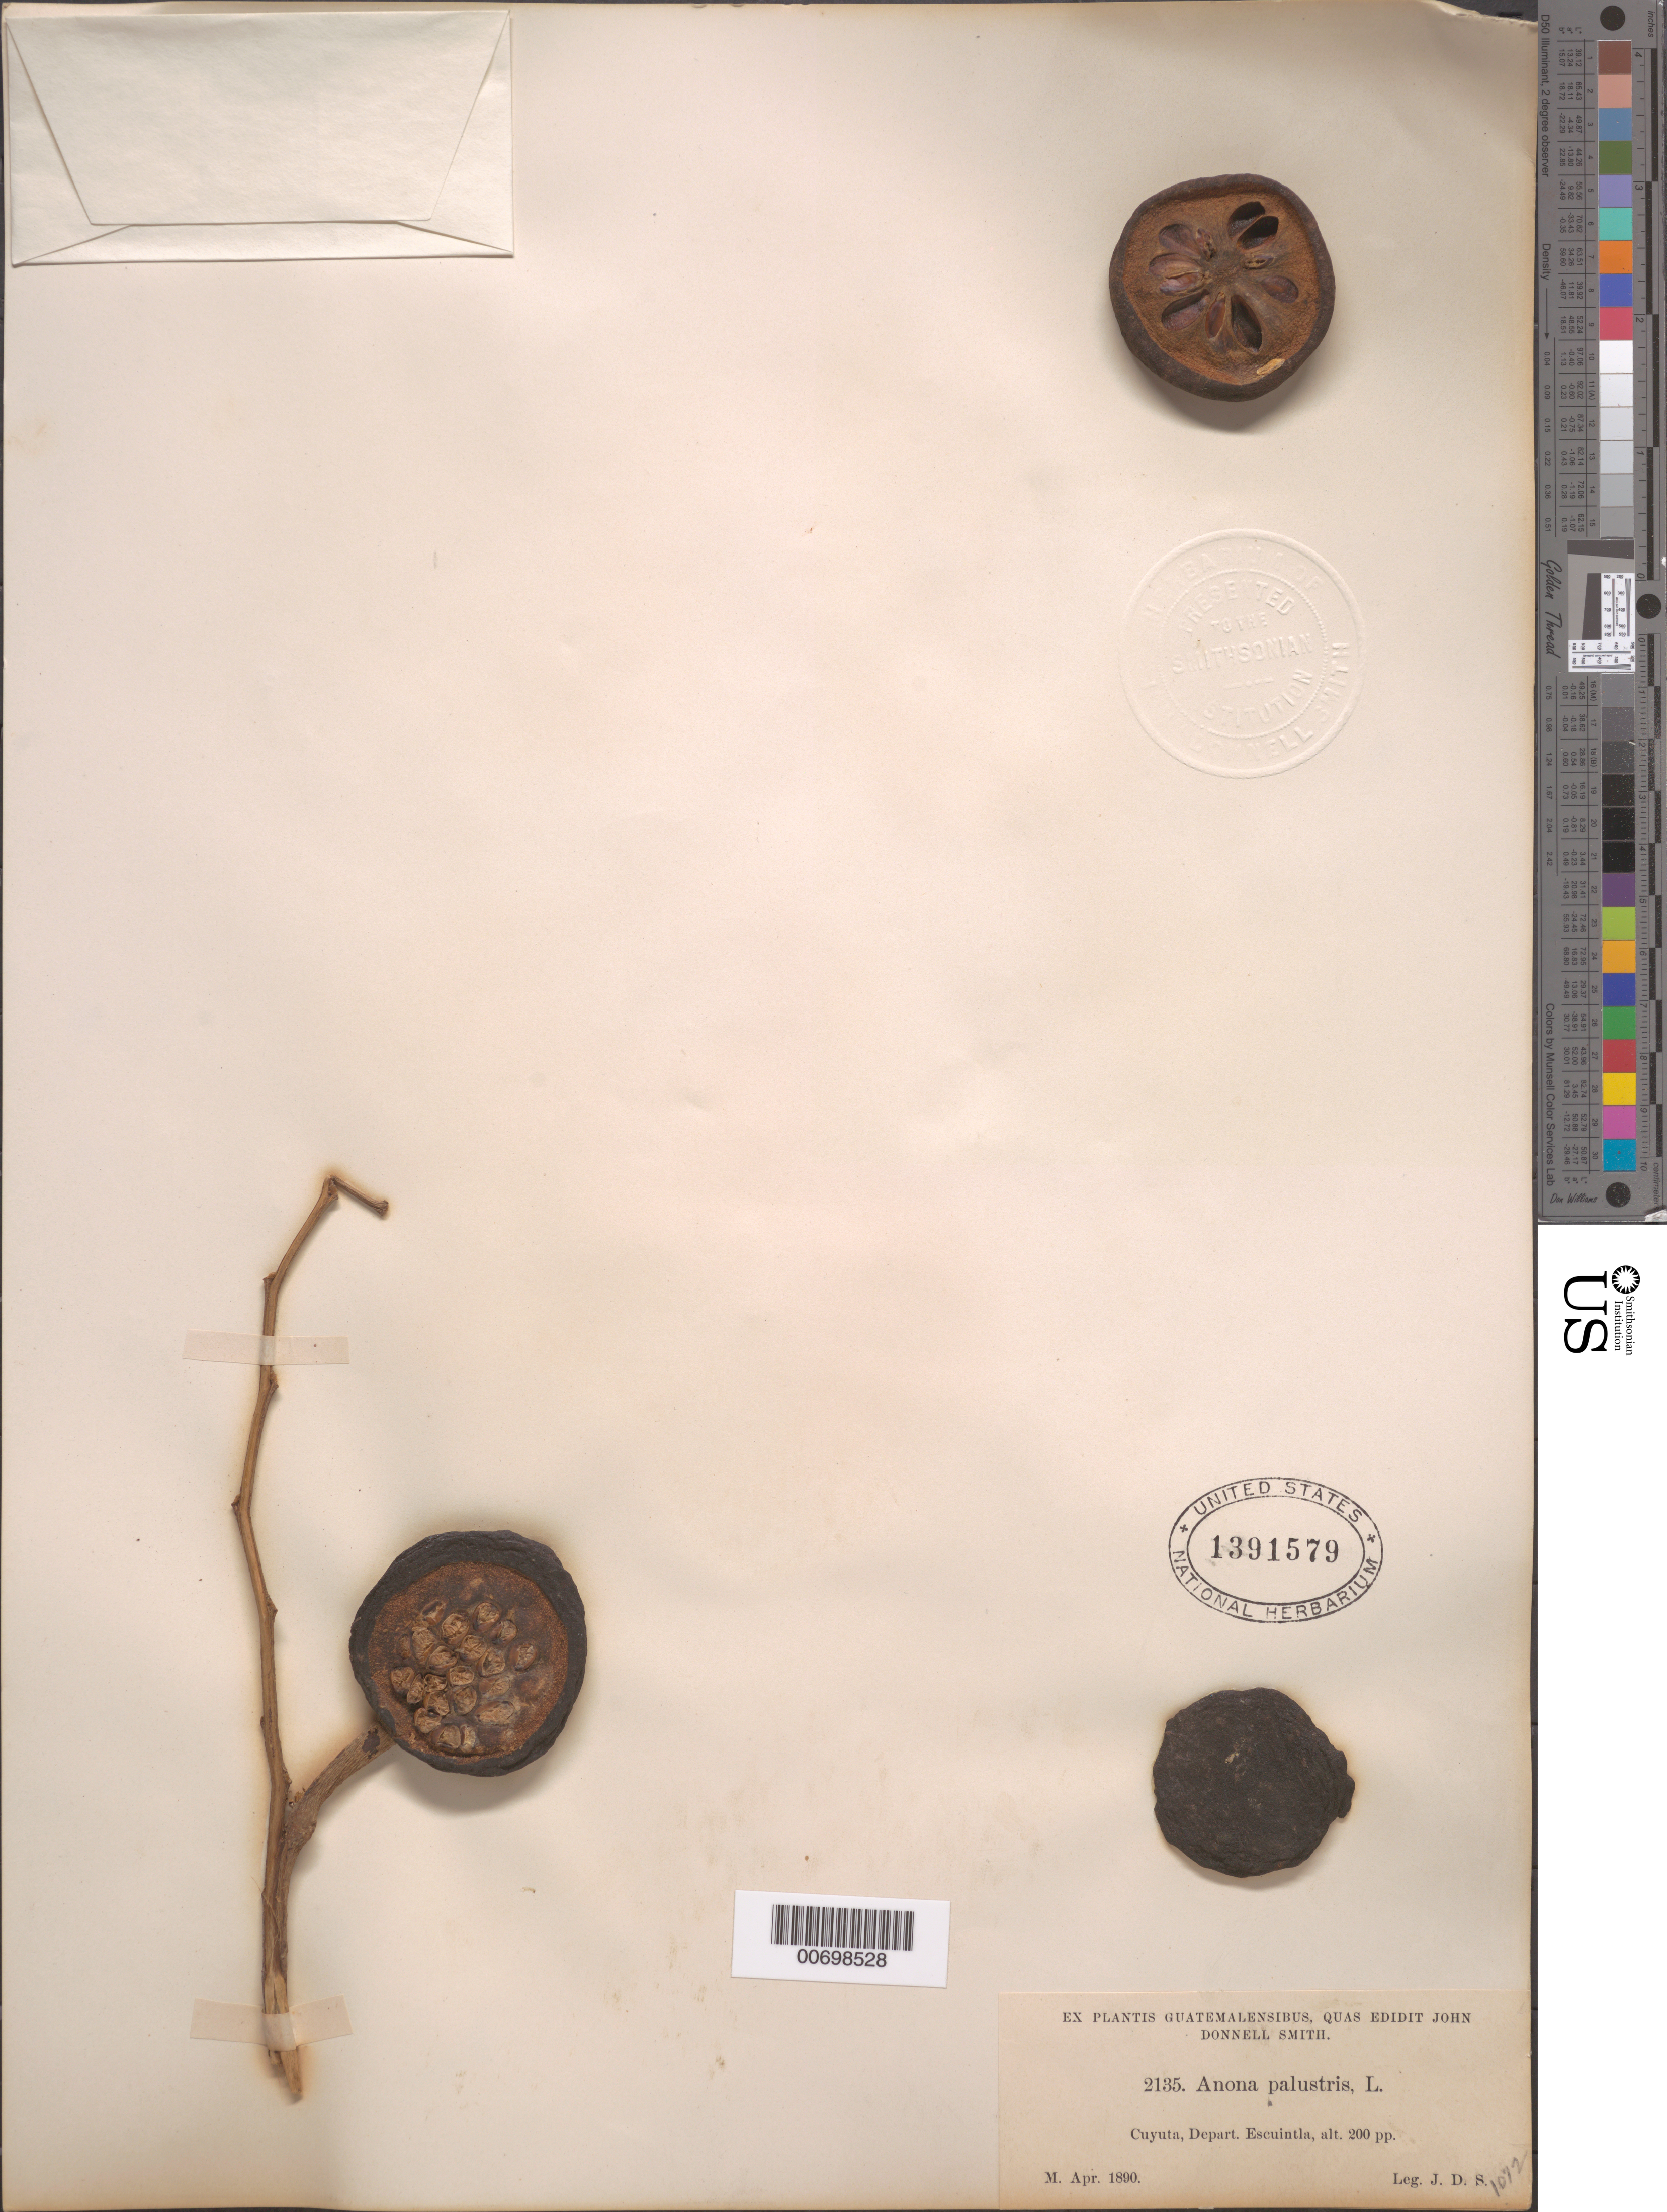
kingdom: Plantae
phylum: Tracheophyta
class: Magnoliopsida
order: Magnoliales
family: Annonaceae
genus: Annona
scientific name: Annona glabra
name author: L.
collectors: J. Donnell Smith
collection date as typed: Apr 1890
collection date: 1890-04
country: Guatemala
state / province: Escuintla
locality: Cuyuta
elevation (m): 61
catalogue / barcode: US 1391579